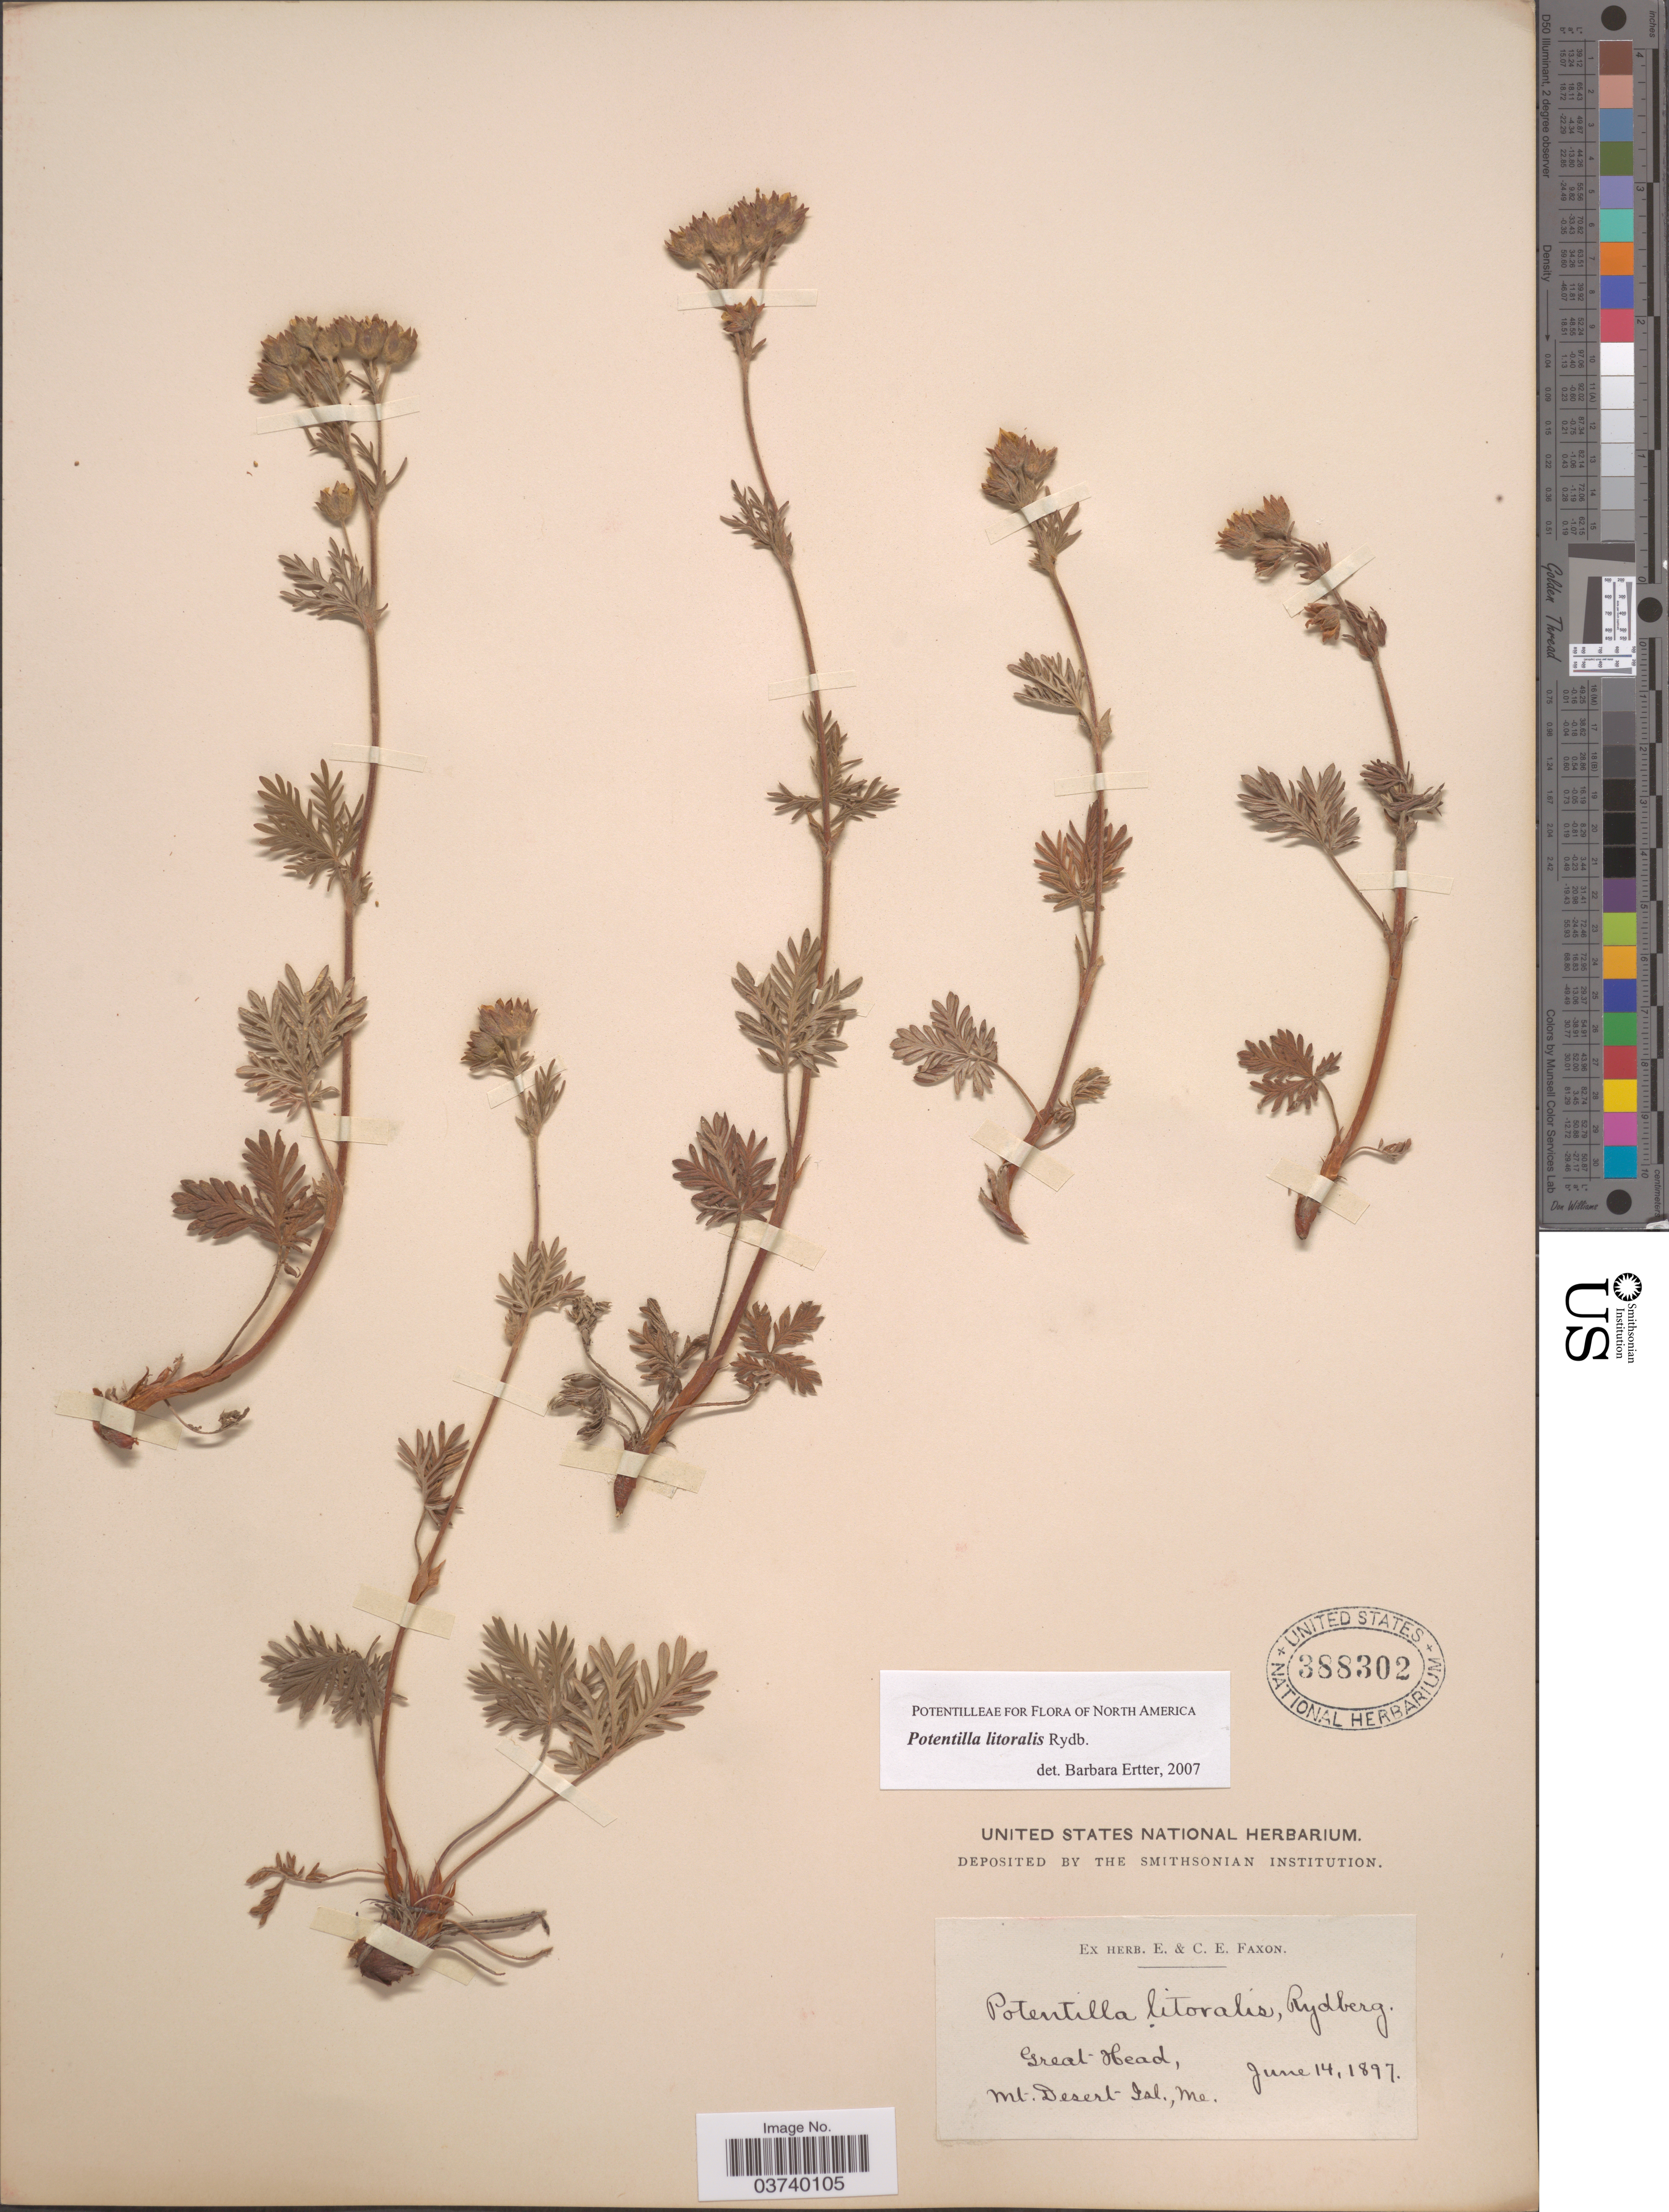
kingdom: Plantae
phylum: Tracheophyta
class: Magnoliopsida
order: Rosales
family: Rosaceae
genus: Potentilla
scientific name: Potentilla litoralis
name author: Rydb.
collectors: ex herb. E. & C.E. Faxon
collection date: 1897-06-14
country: United States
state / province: Maine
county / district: Hancock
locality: Great-Head, Mt. Desert Isl.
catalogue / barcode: US 388302